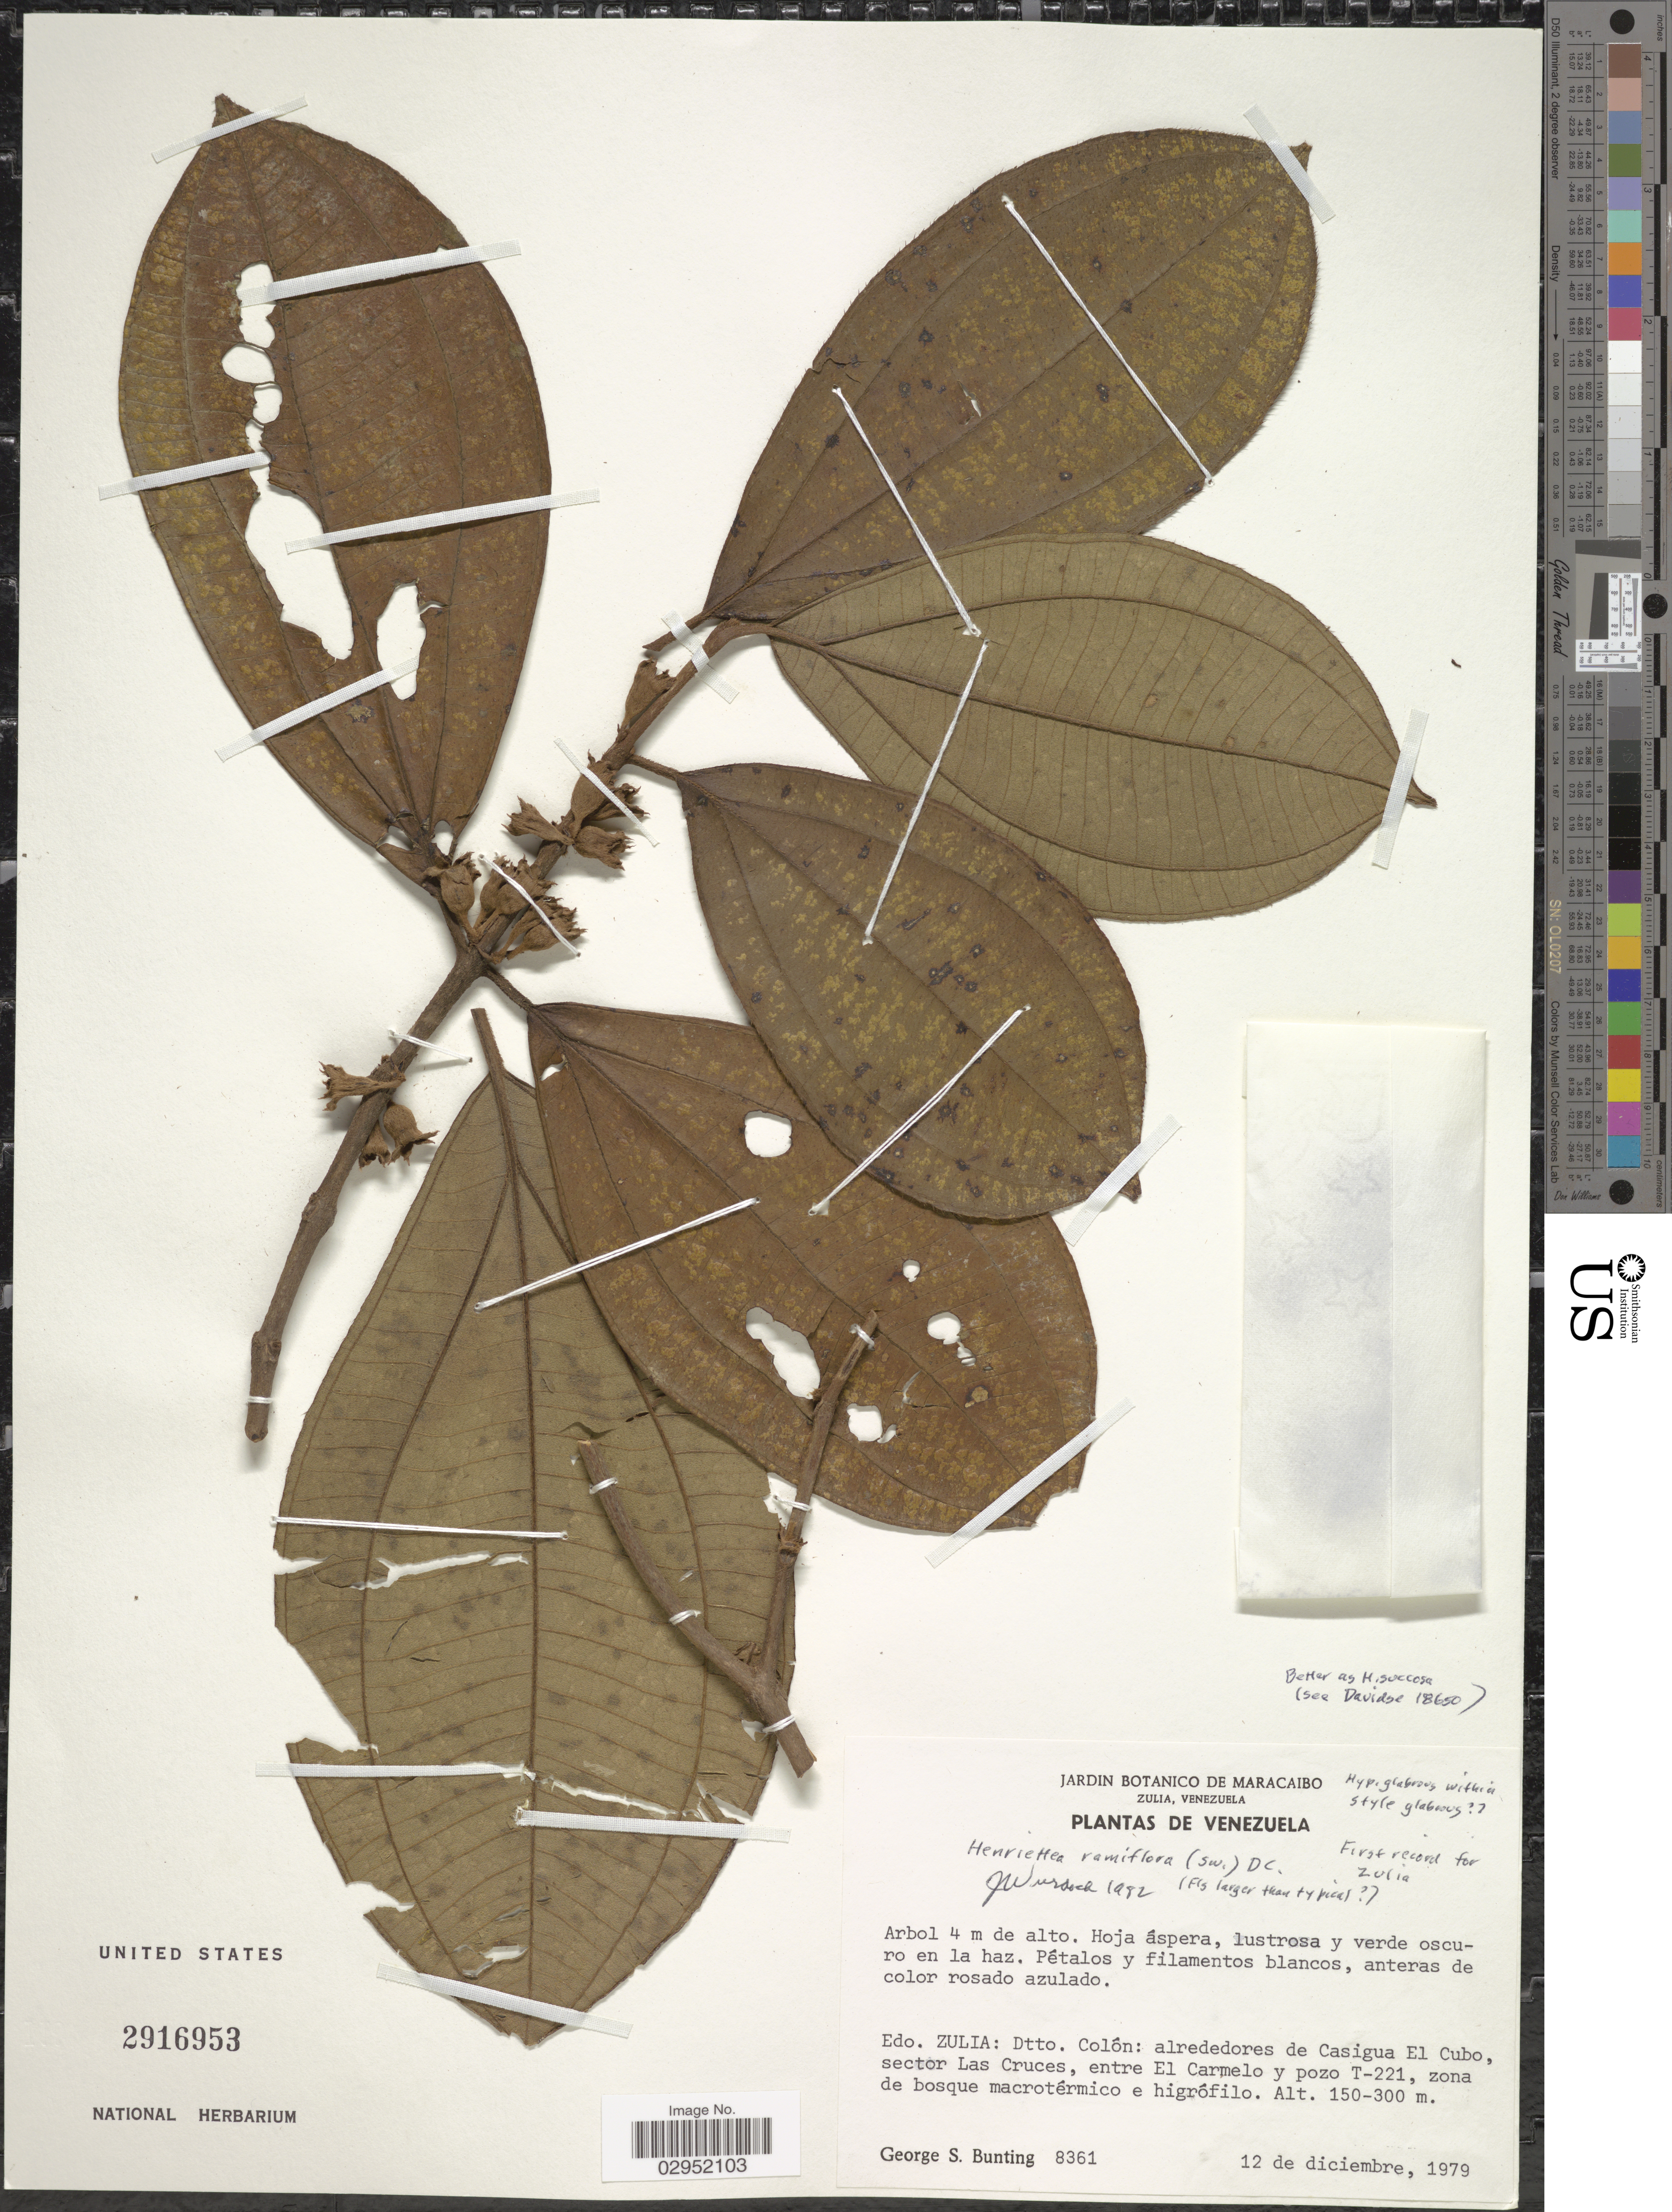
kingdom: Plantae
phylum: Tracheophyta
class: Magnoliopsida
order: Myrtales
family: Melastomataceae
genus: Henriettea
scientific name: Henriettea succosa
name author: (Aubl.) DC.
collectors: G. S. Bunting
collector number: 8361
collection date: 1979-12-12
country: Venezuela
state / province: Zulia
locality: Dtto. Colón: alrededores de Casigua El Cubo, sector Las Cruces, entre El Carmelo y pozo T-221.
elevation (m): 150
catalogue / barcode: US 2916953